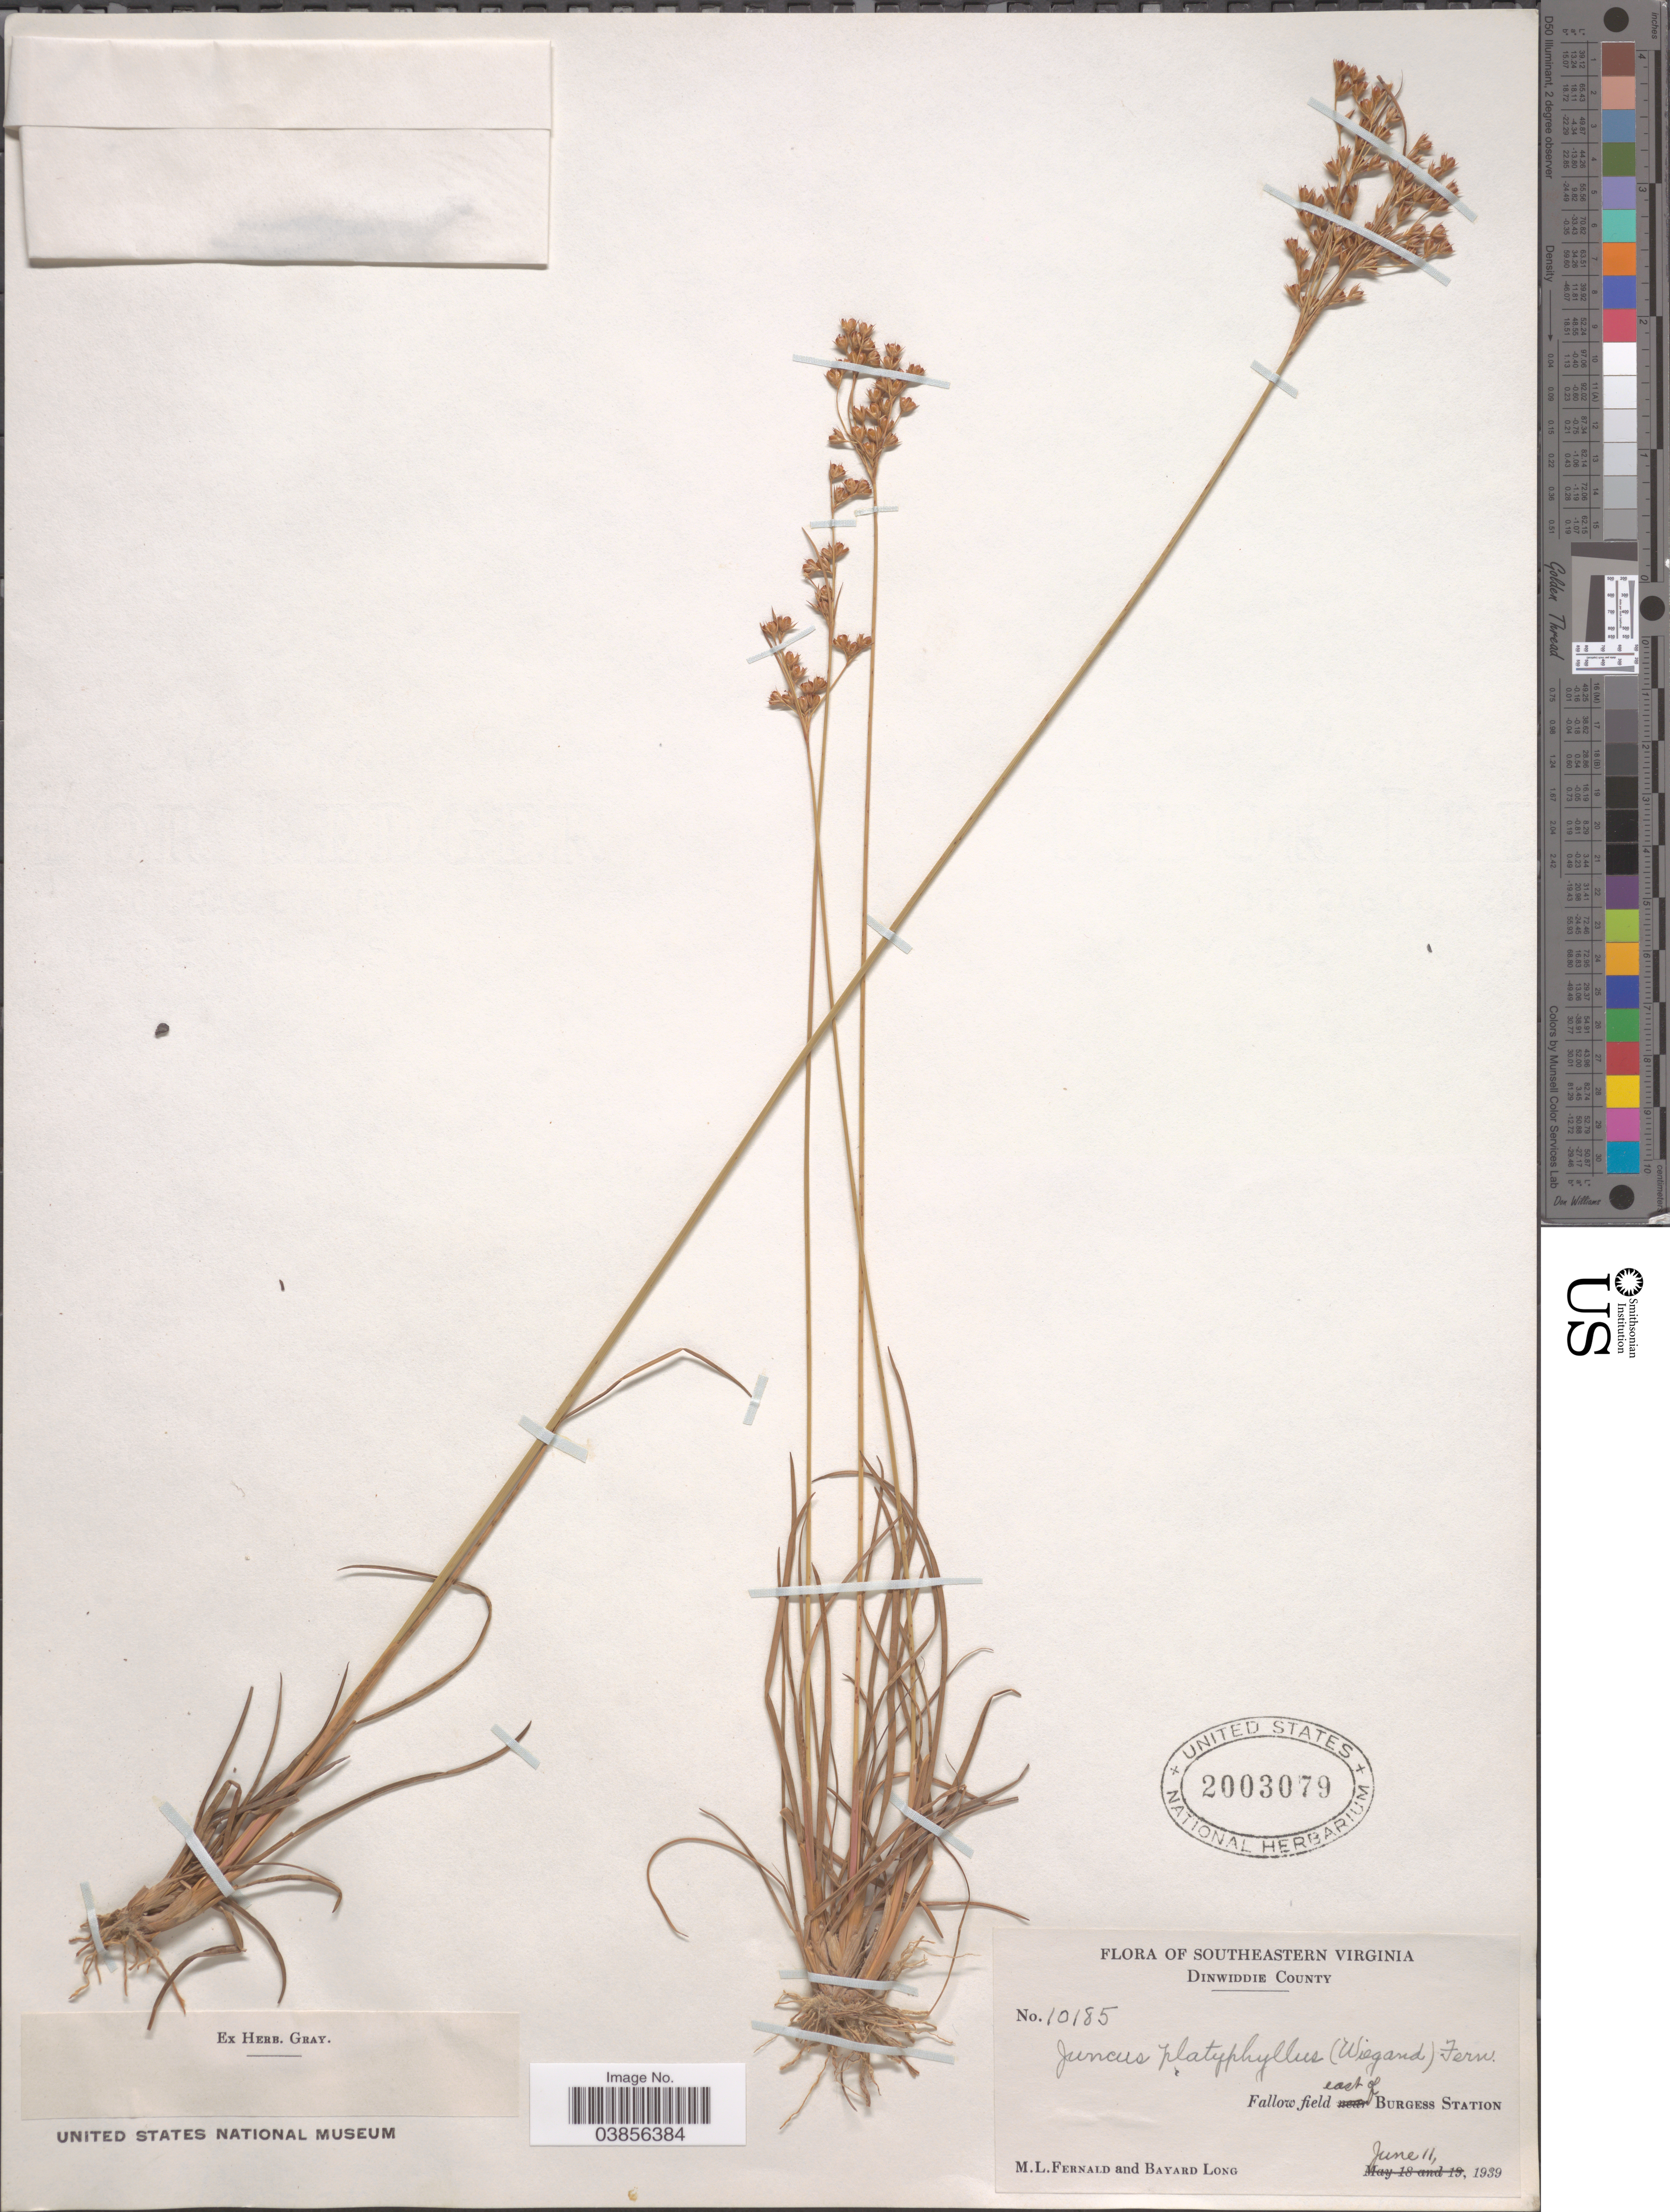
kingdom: Plantae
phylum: Tracheophyta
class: Liliopsida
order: Poales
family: Juncaceae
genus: Juncus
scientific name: Juncus platyphyllus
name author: (Wiegand) Fernald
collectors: M. L. Fernald & B. Long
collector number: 10185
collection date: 1939-06-11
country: United States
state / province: Virginia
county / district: Dinwiddie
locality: Southeastern Virginia. Dinwiddie County. Fallow field east of Burgess Station.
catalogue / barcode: US 2003079